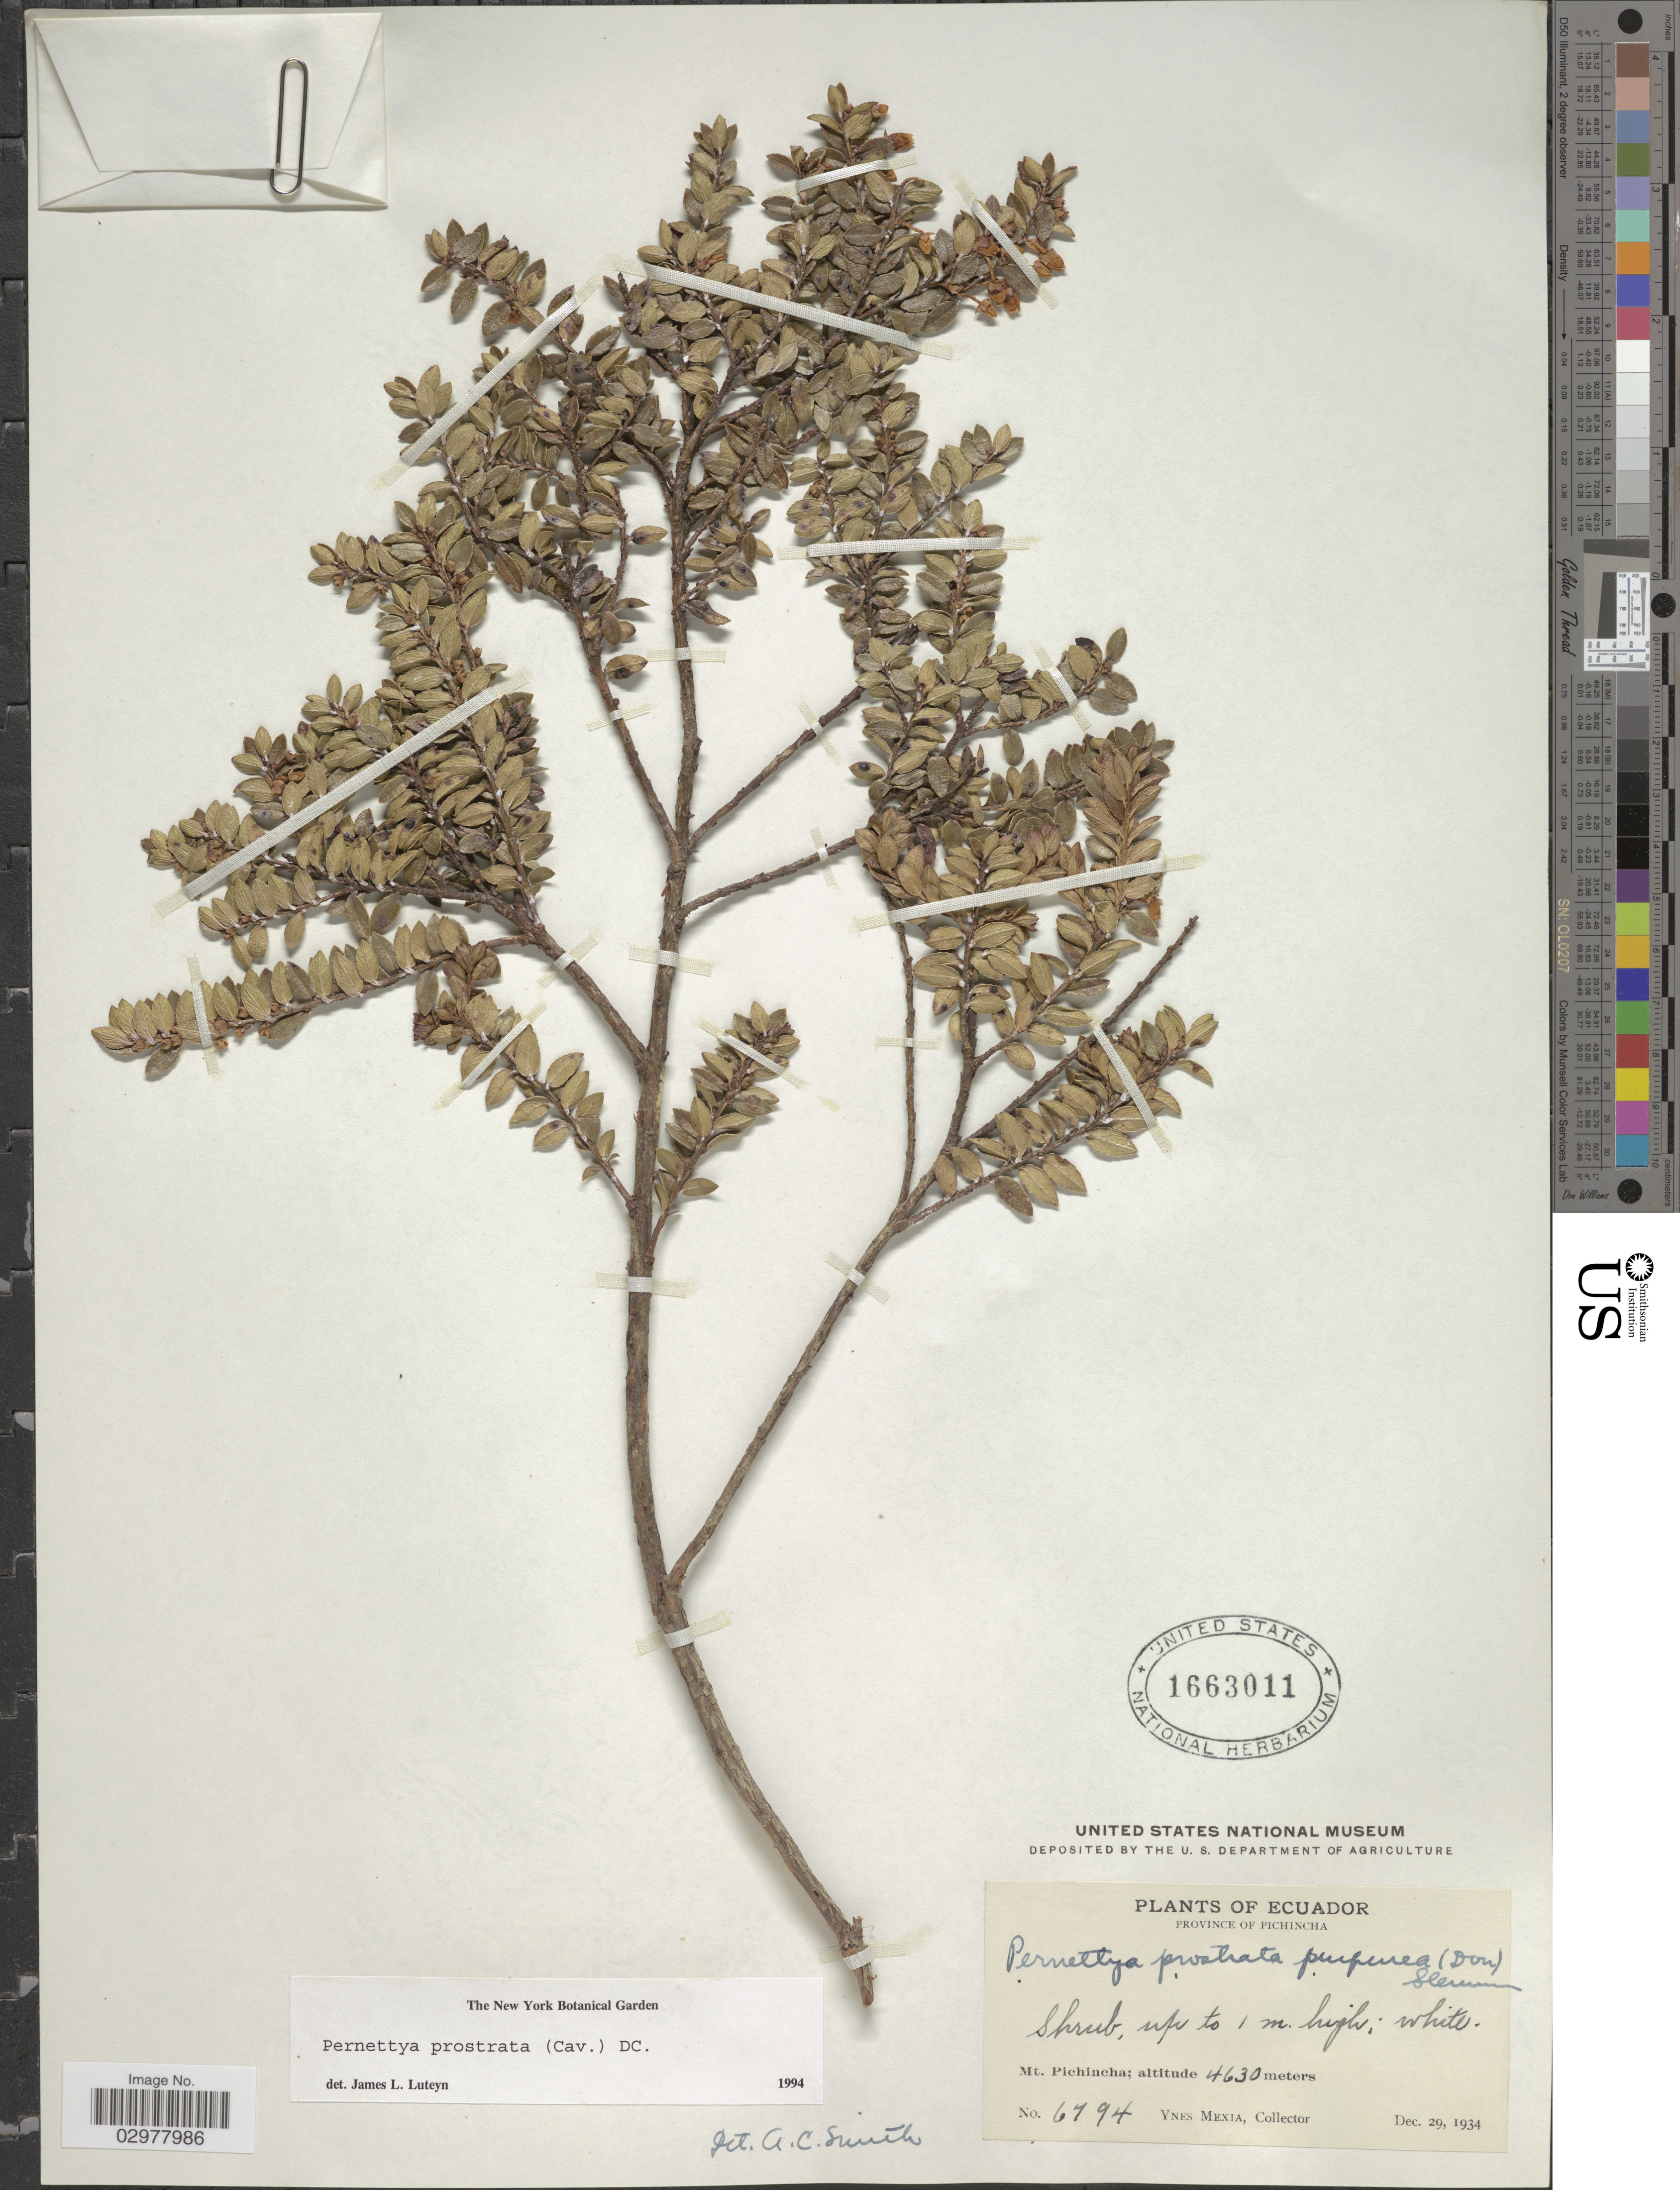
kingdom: Plantae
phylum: Tracheophyta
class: Magnoliopsida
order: Ericales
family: Ericaceae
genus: Pernettya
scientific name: Pernettya prostrata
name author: (Cav.) DC.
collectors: Y. Mexia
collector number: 6794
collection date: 1934-12-29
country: Ecuador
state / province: Pichincha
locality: Mt. Pichincha.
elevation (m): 4630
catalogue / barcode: US 1663011